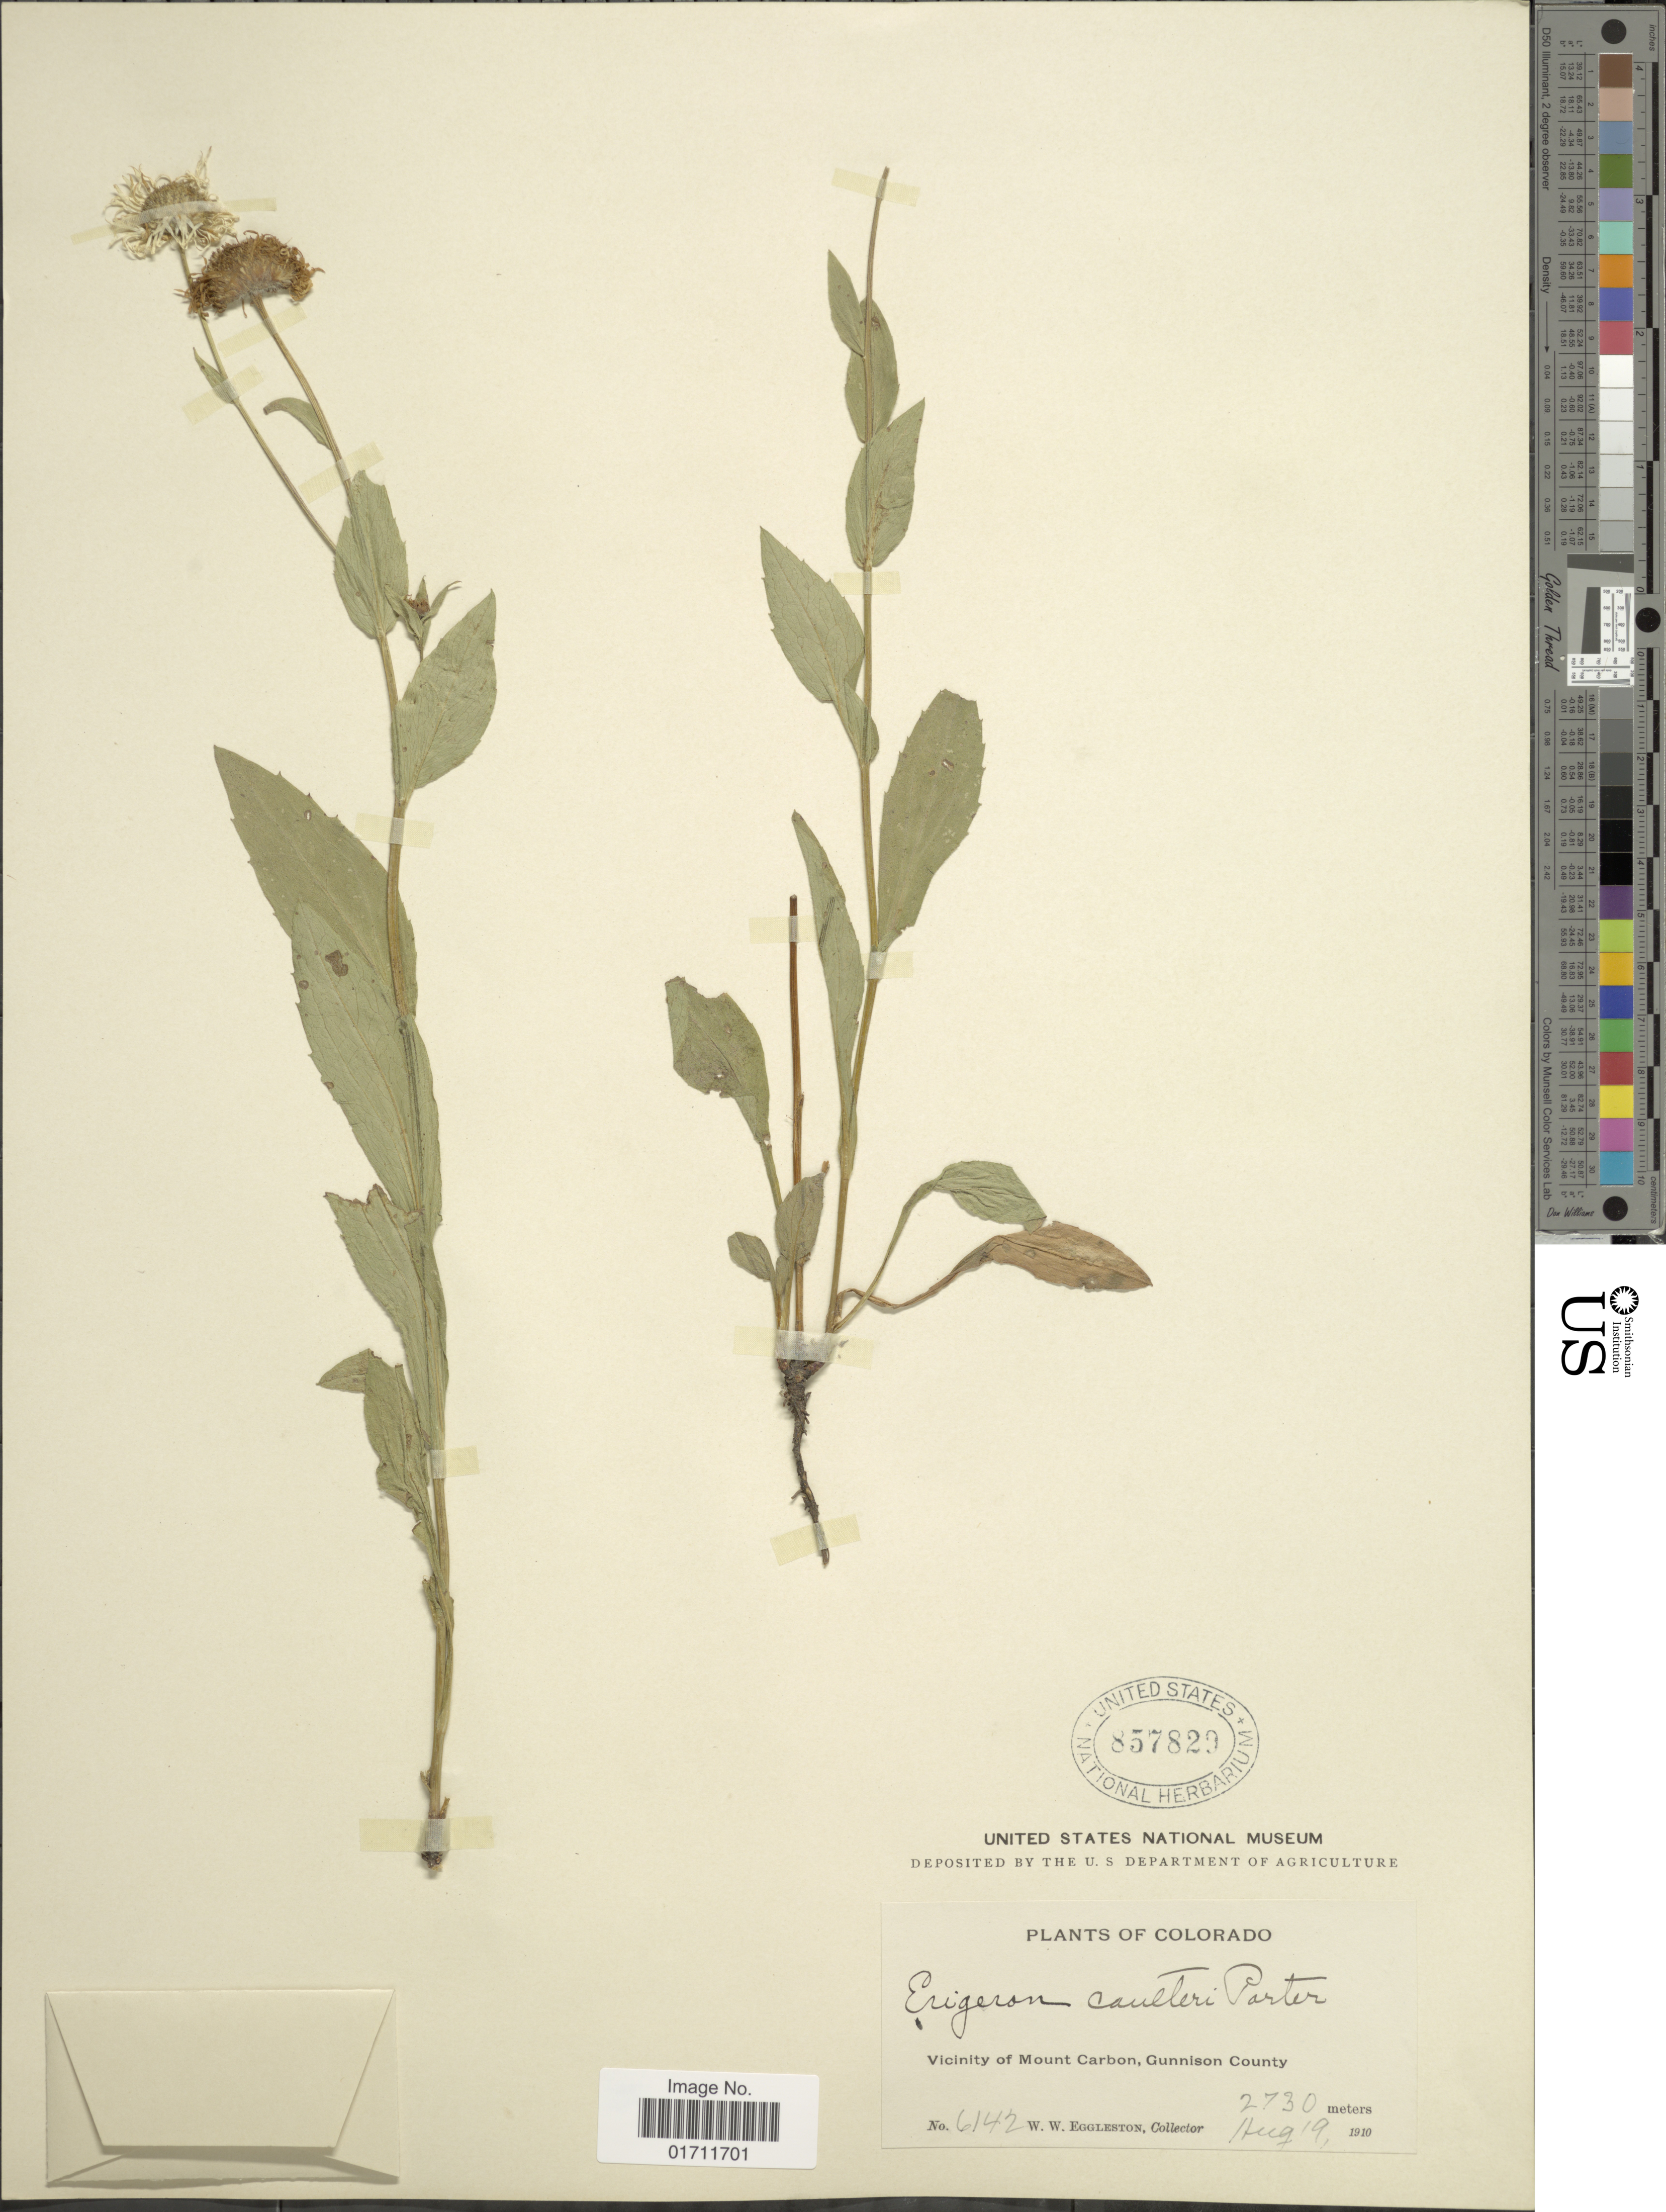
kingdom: Plantae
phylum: Tracheophyta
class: Magnoliopsida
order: Asterales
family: Asteraceae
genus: Erigeron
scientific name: Erigeron coulteri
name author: Porter in Porter & J.M. Coult.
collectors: W. W. Eggleston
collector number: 6142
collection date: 1910-08-19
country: United States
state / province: Colorado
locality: Vicinity of Mount Carbon, Gunnison County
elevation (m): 2730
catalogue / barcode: US 857829